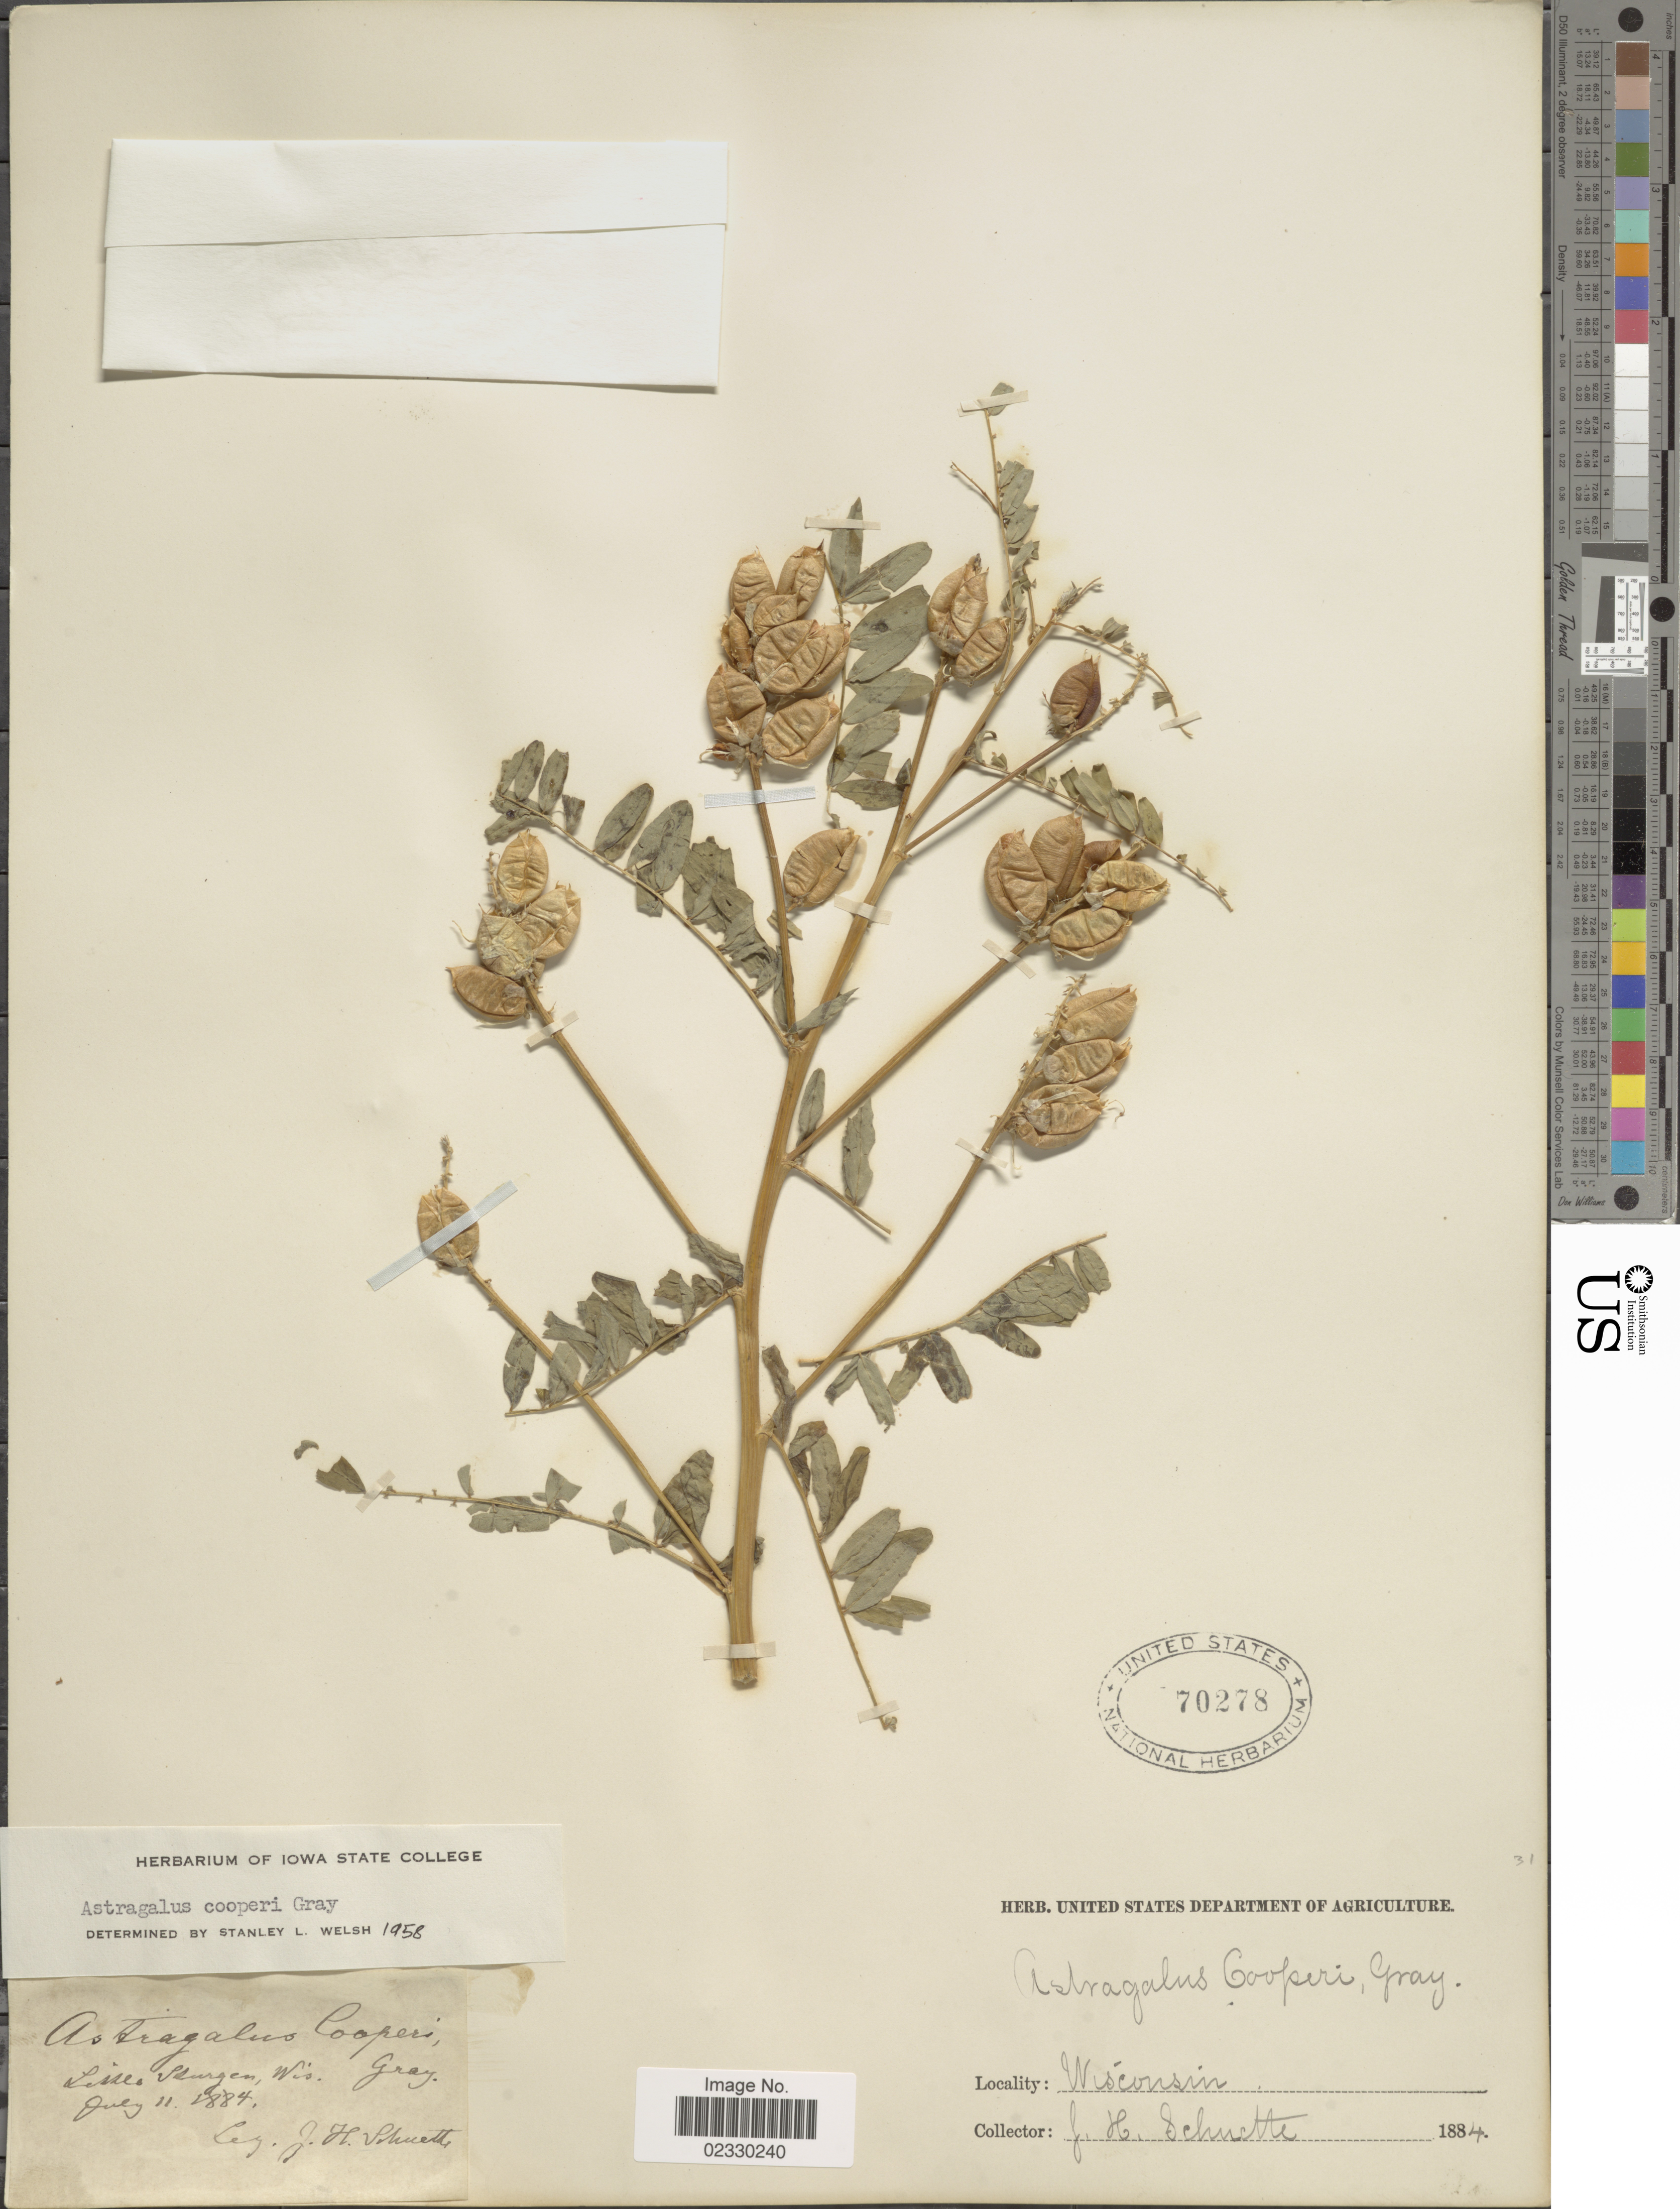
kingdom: Plantae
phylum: Tracheophyta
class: Magnoliopsida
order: Fabales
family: Fabaceae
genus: Astragalus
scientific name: Astragalus cooperi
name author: A. Gray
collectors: J. H. Schuette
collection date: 1884-07-11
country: United States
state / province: Wisconsin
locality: Little Sturgeon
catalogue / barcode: US 70278